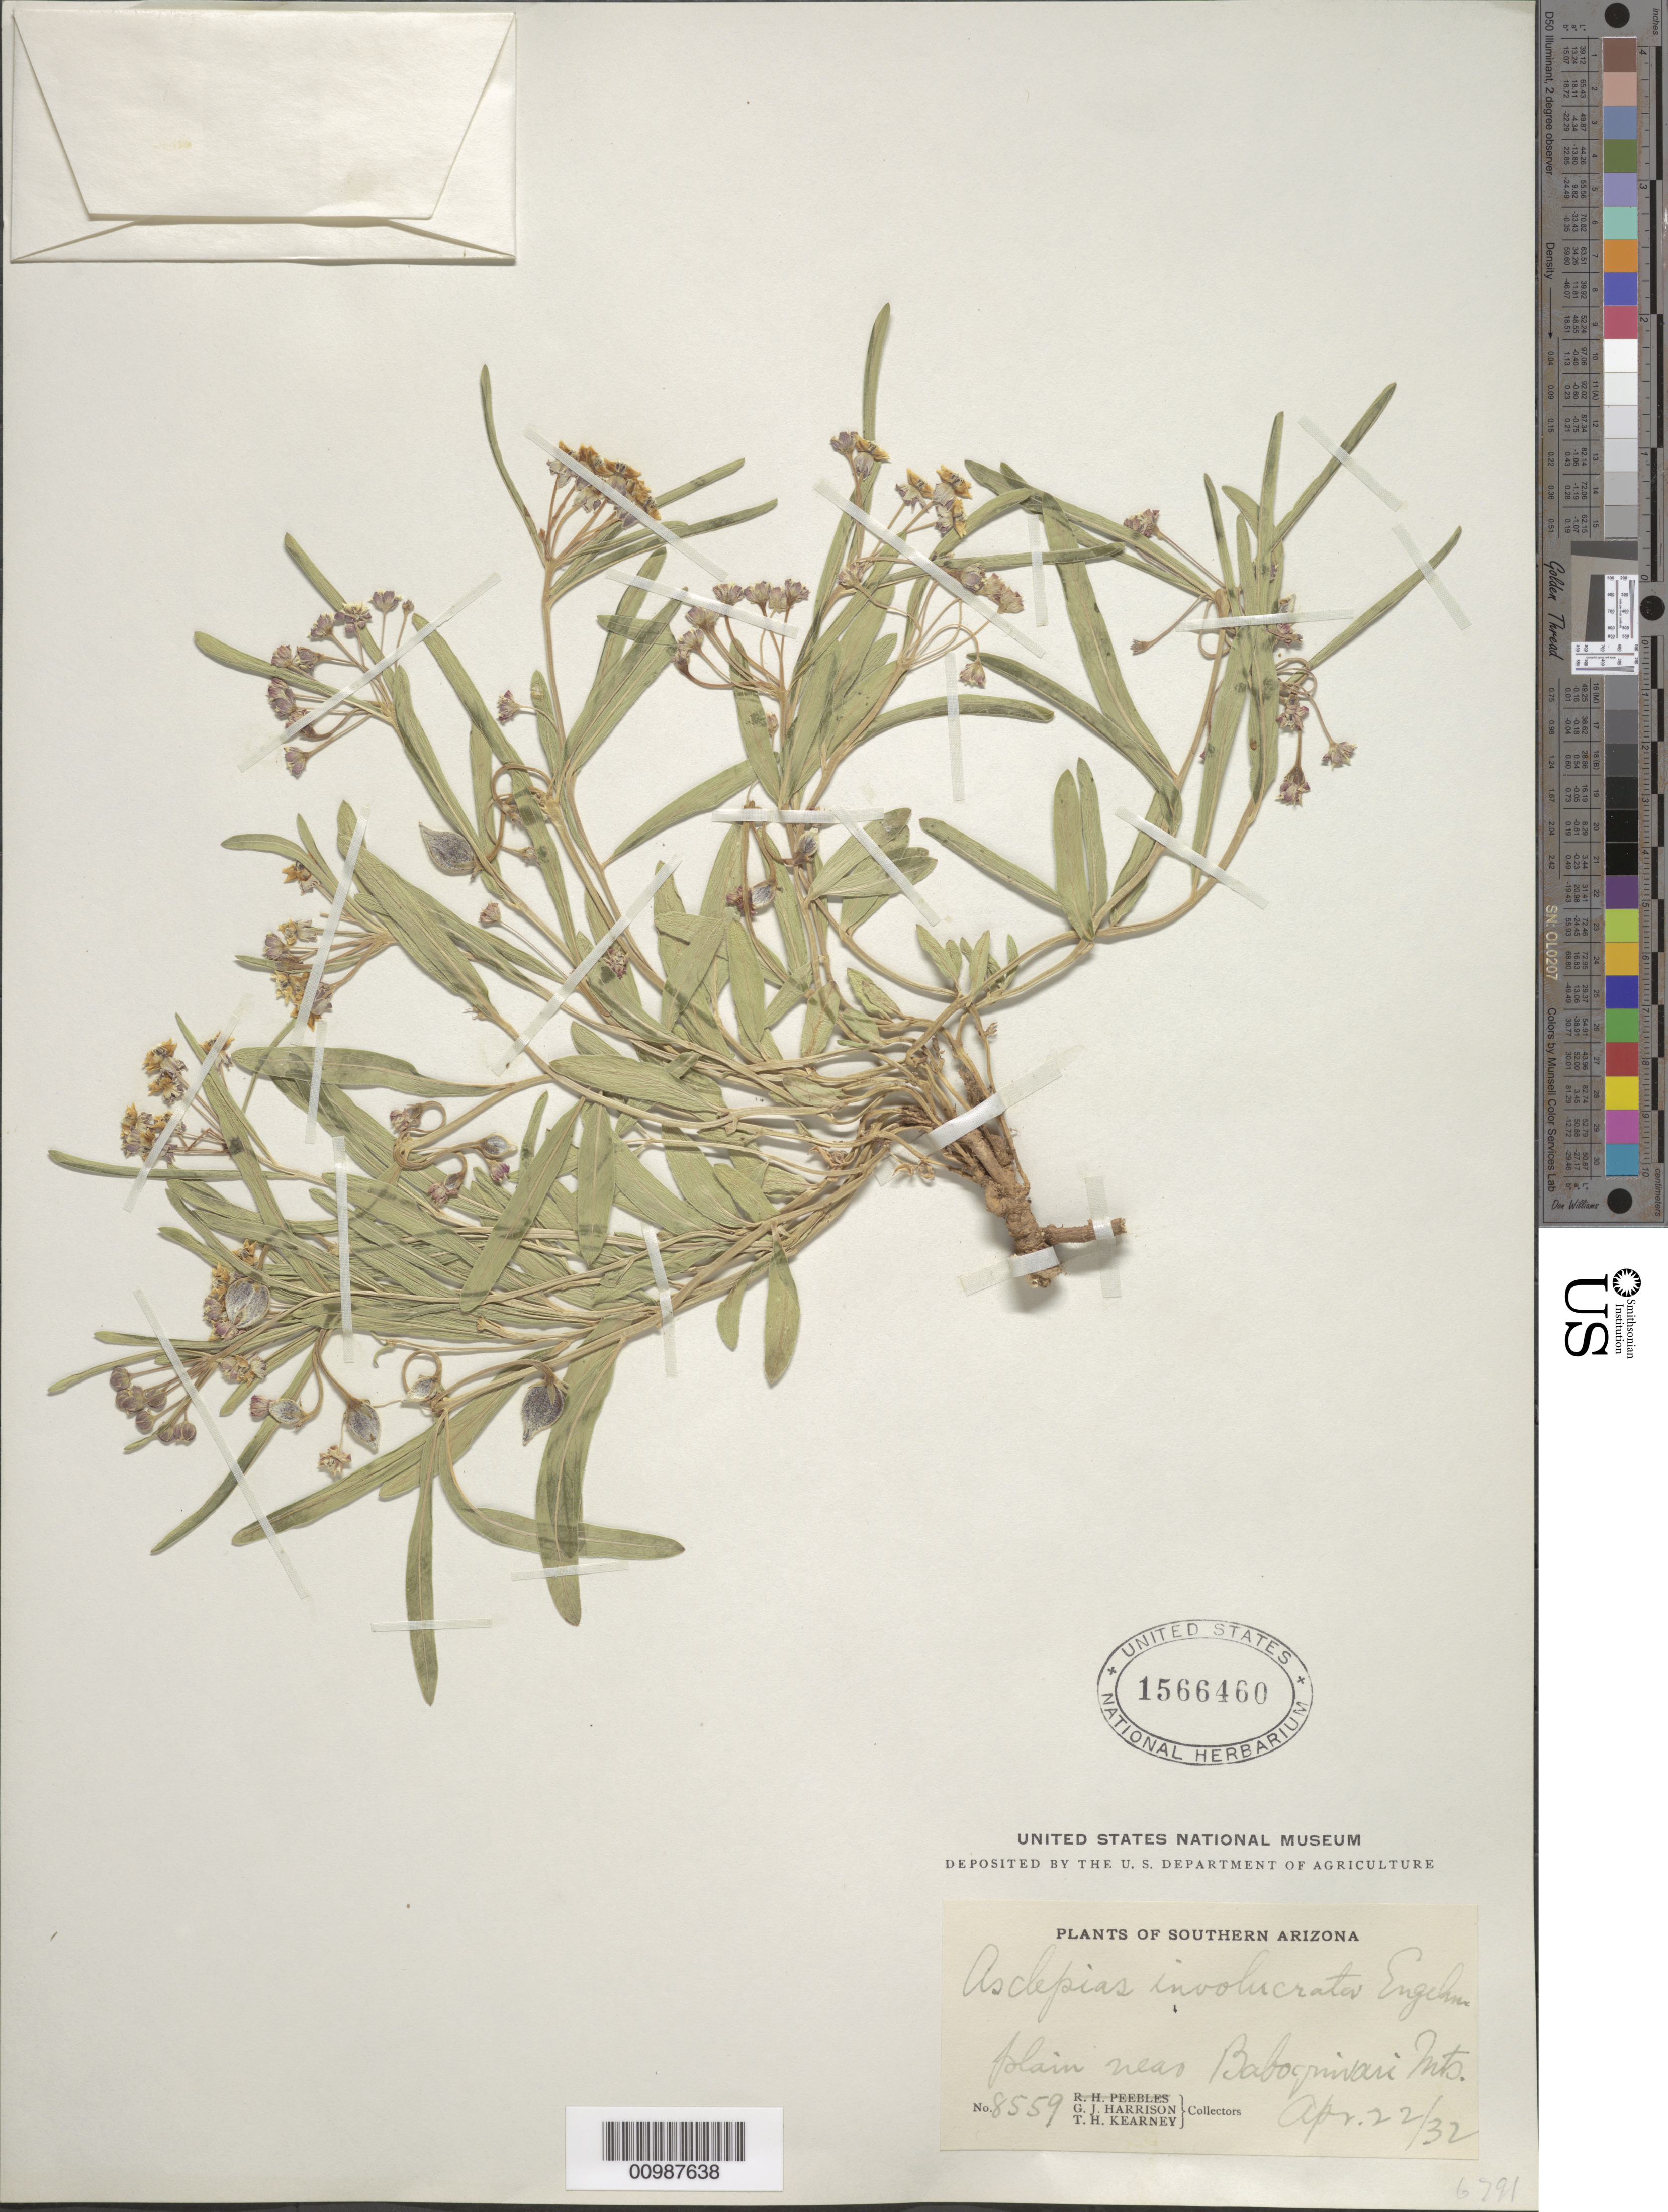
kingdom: Plantae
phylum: Tracheophyta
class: Magnoliopsida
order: Gentianales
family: Apocynaceae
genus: Asclepias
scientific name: Asclepias involucrata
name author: Engelm. ex Torr.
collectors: G. J. Harrison & T. H. Kearney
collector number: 8559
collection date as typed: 22 Apr 1932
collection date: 1932-04-22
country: United States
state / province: Arizona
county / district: Pima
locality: Plain near Baboquivari Mountains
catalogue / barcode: US 1566460